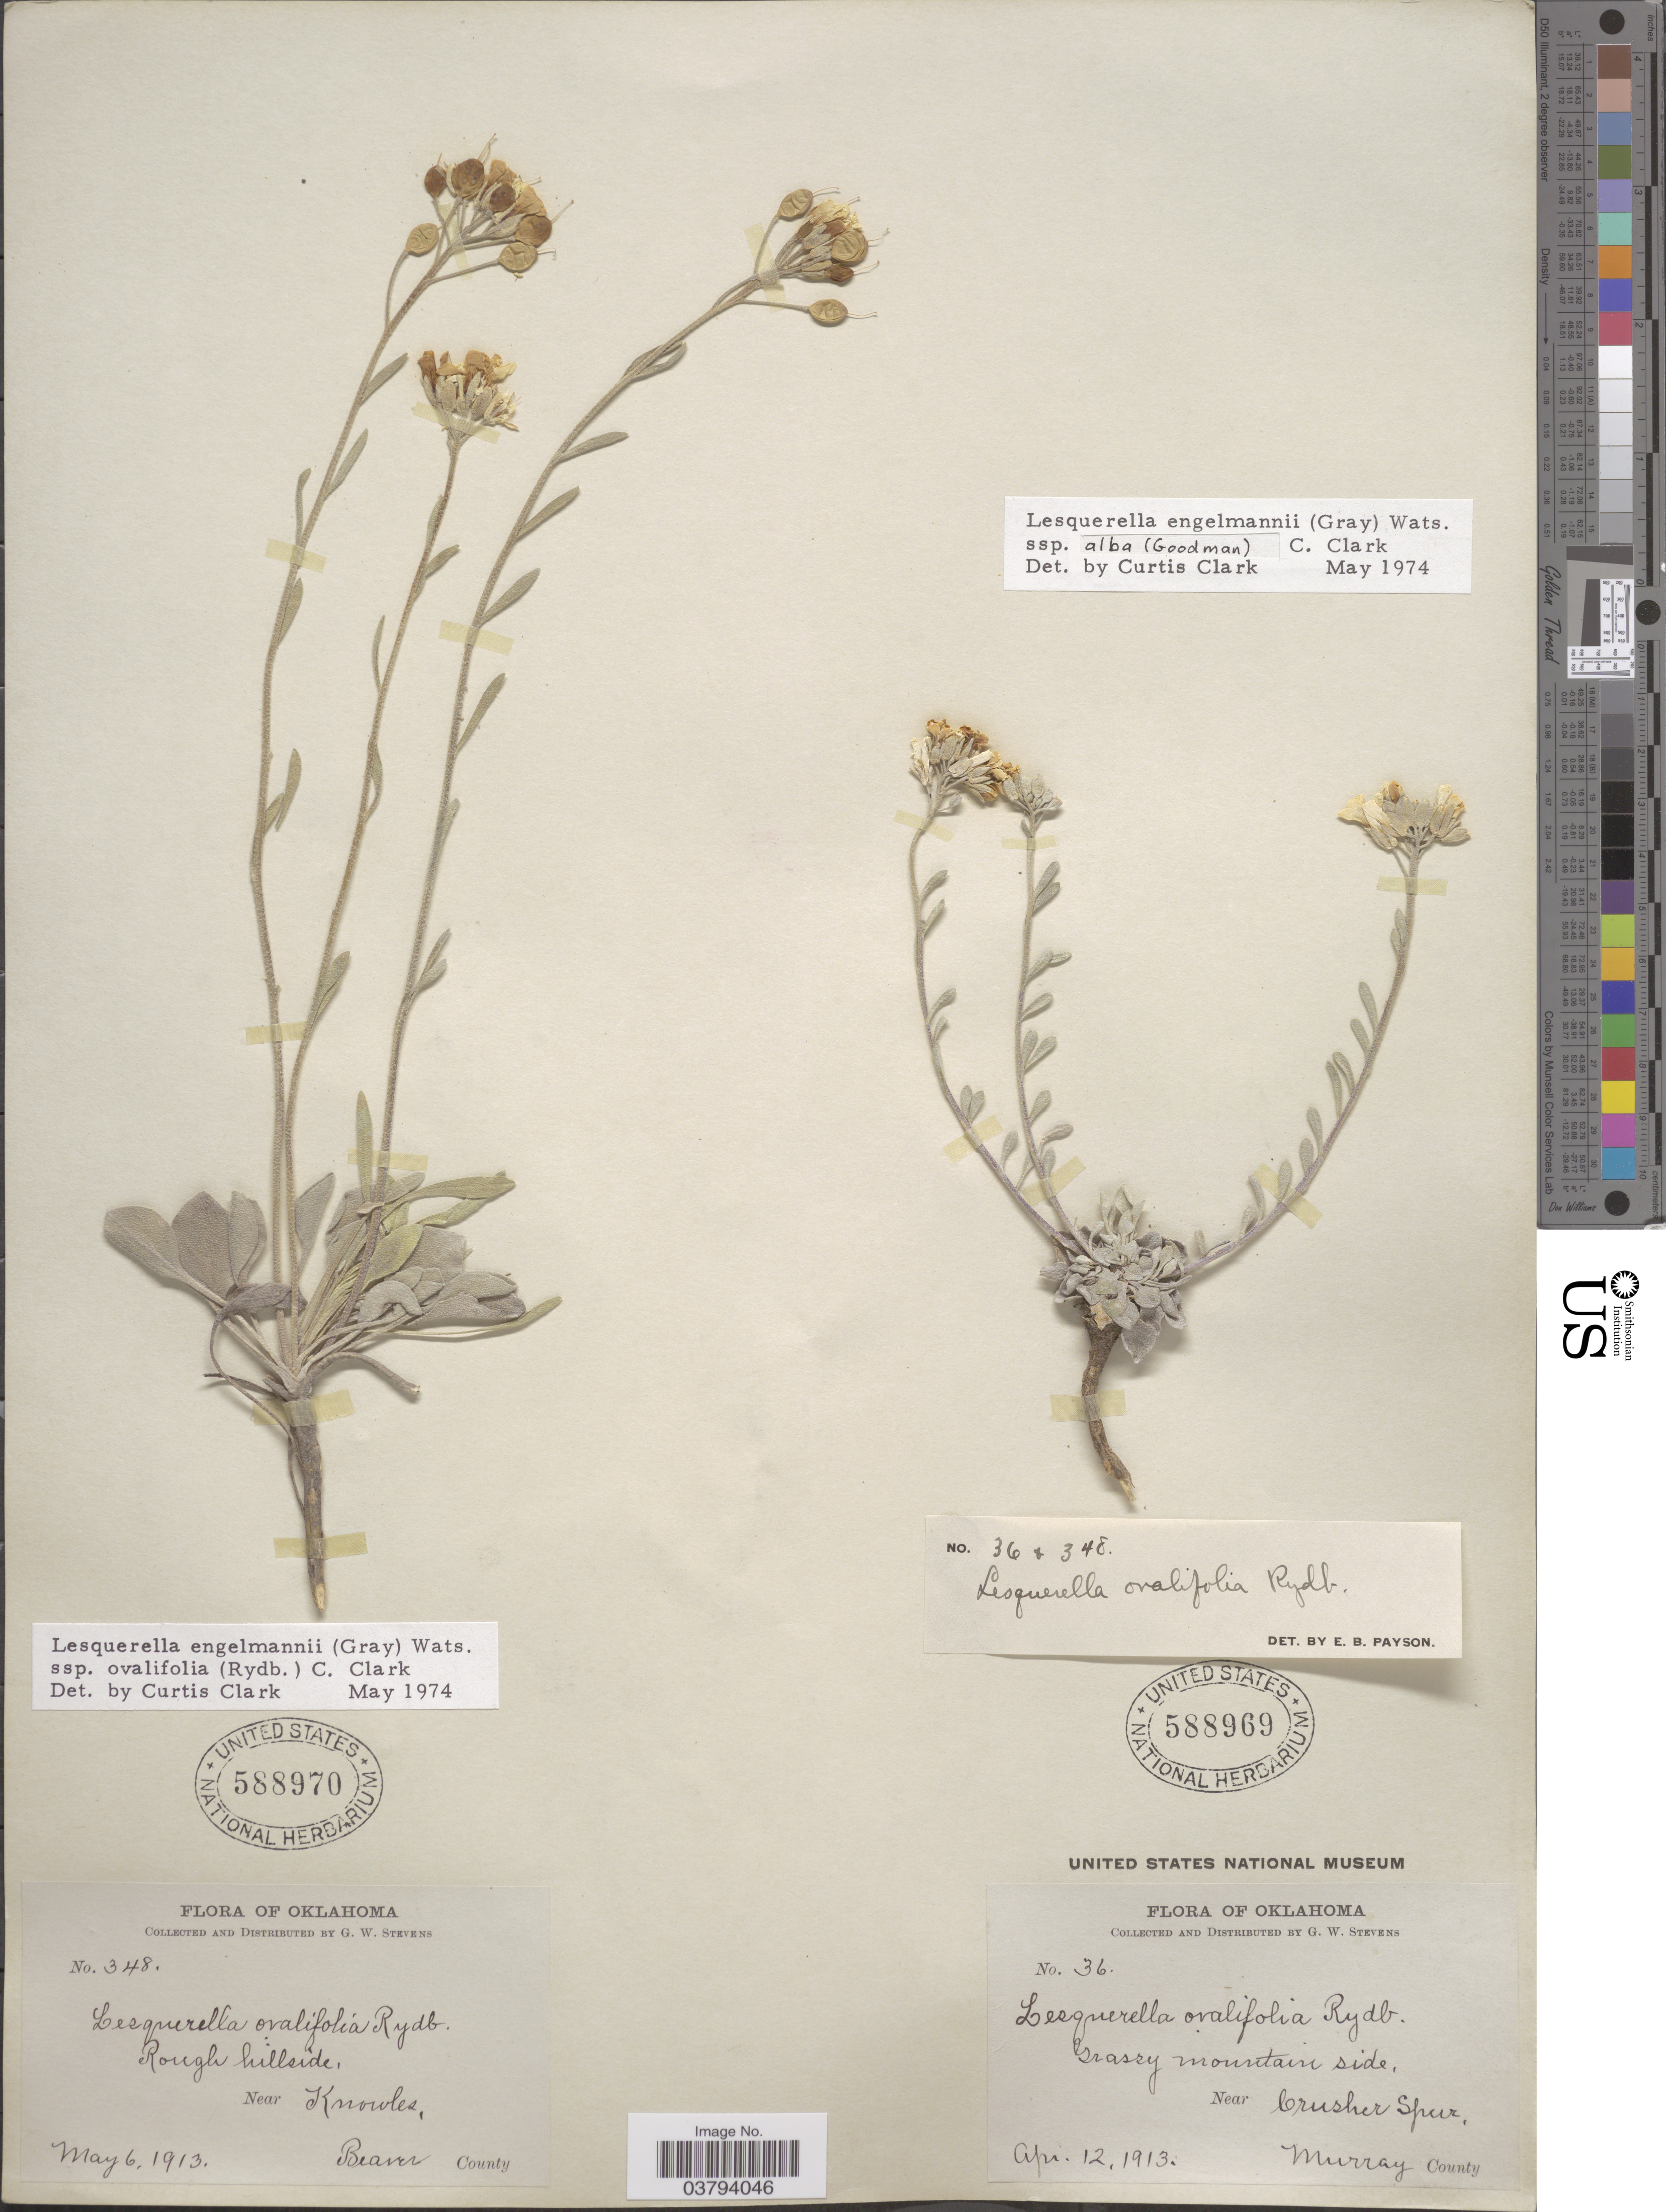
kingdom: Plantae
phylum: Tracheophyta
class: Magnoliopsida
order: Brassicales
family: Brassicaceae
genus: Lesquerella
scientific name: Lesquerella ovalifolia subsp. ovalifolia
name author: Rydb. ex Britton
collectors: G. W. Stevens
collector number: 36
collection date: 1913-04-12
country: United States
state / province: Oklahoma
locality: Grassy mountain side, Near Crusher Spur. Murray County.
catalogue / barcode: US 588969-2